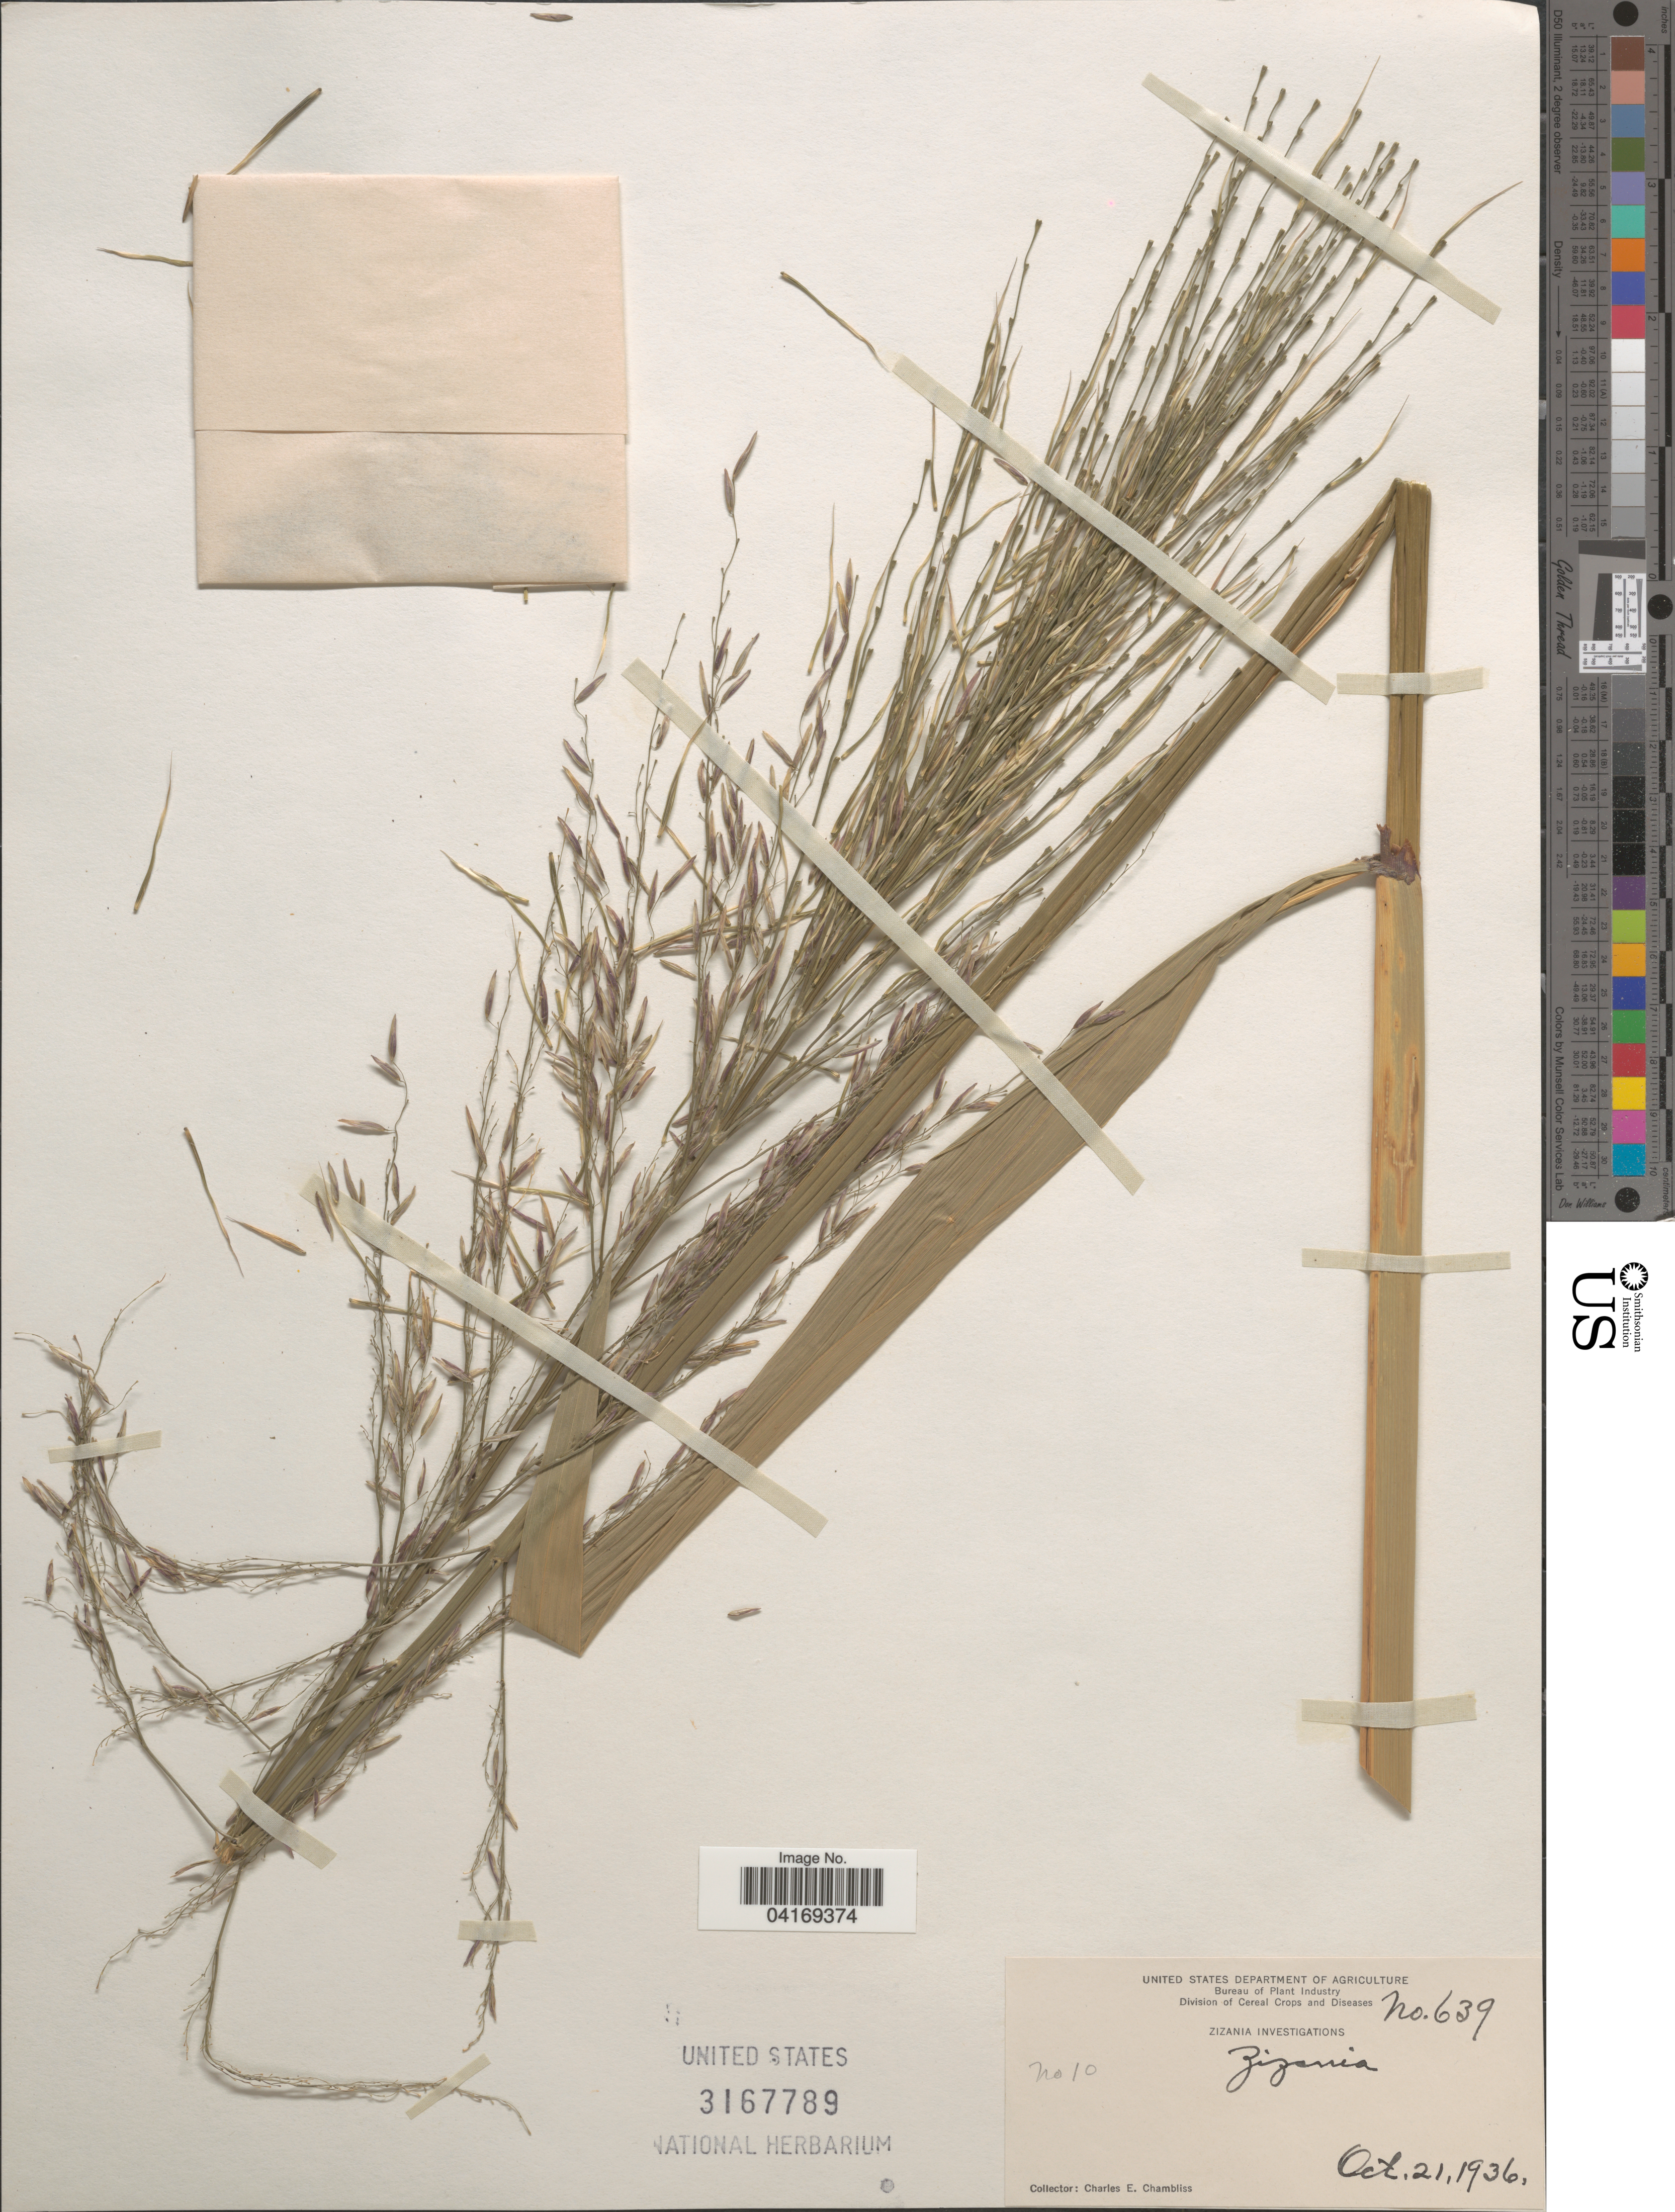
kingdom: Plantae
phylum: Tracheophyta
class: Liliopsida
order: Poales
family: Poaceae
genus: Zizania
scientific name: Zizania sp.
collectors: C. Chambliss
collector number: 639/10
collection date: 1936-10-21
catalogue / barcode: US 3167789